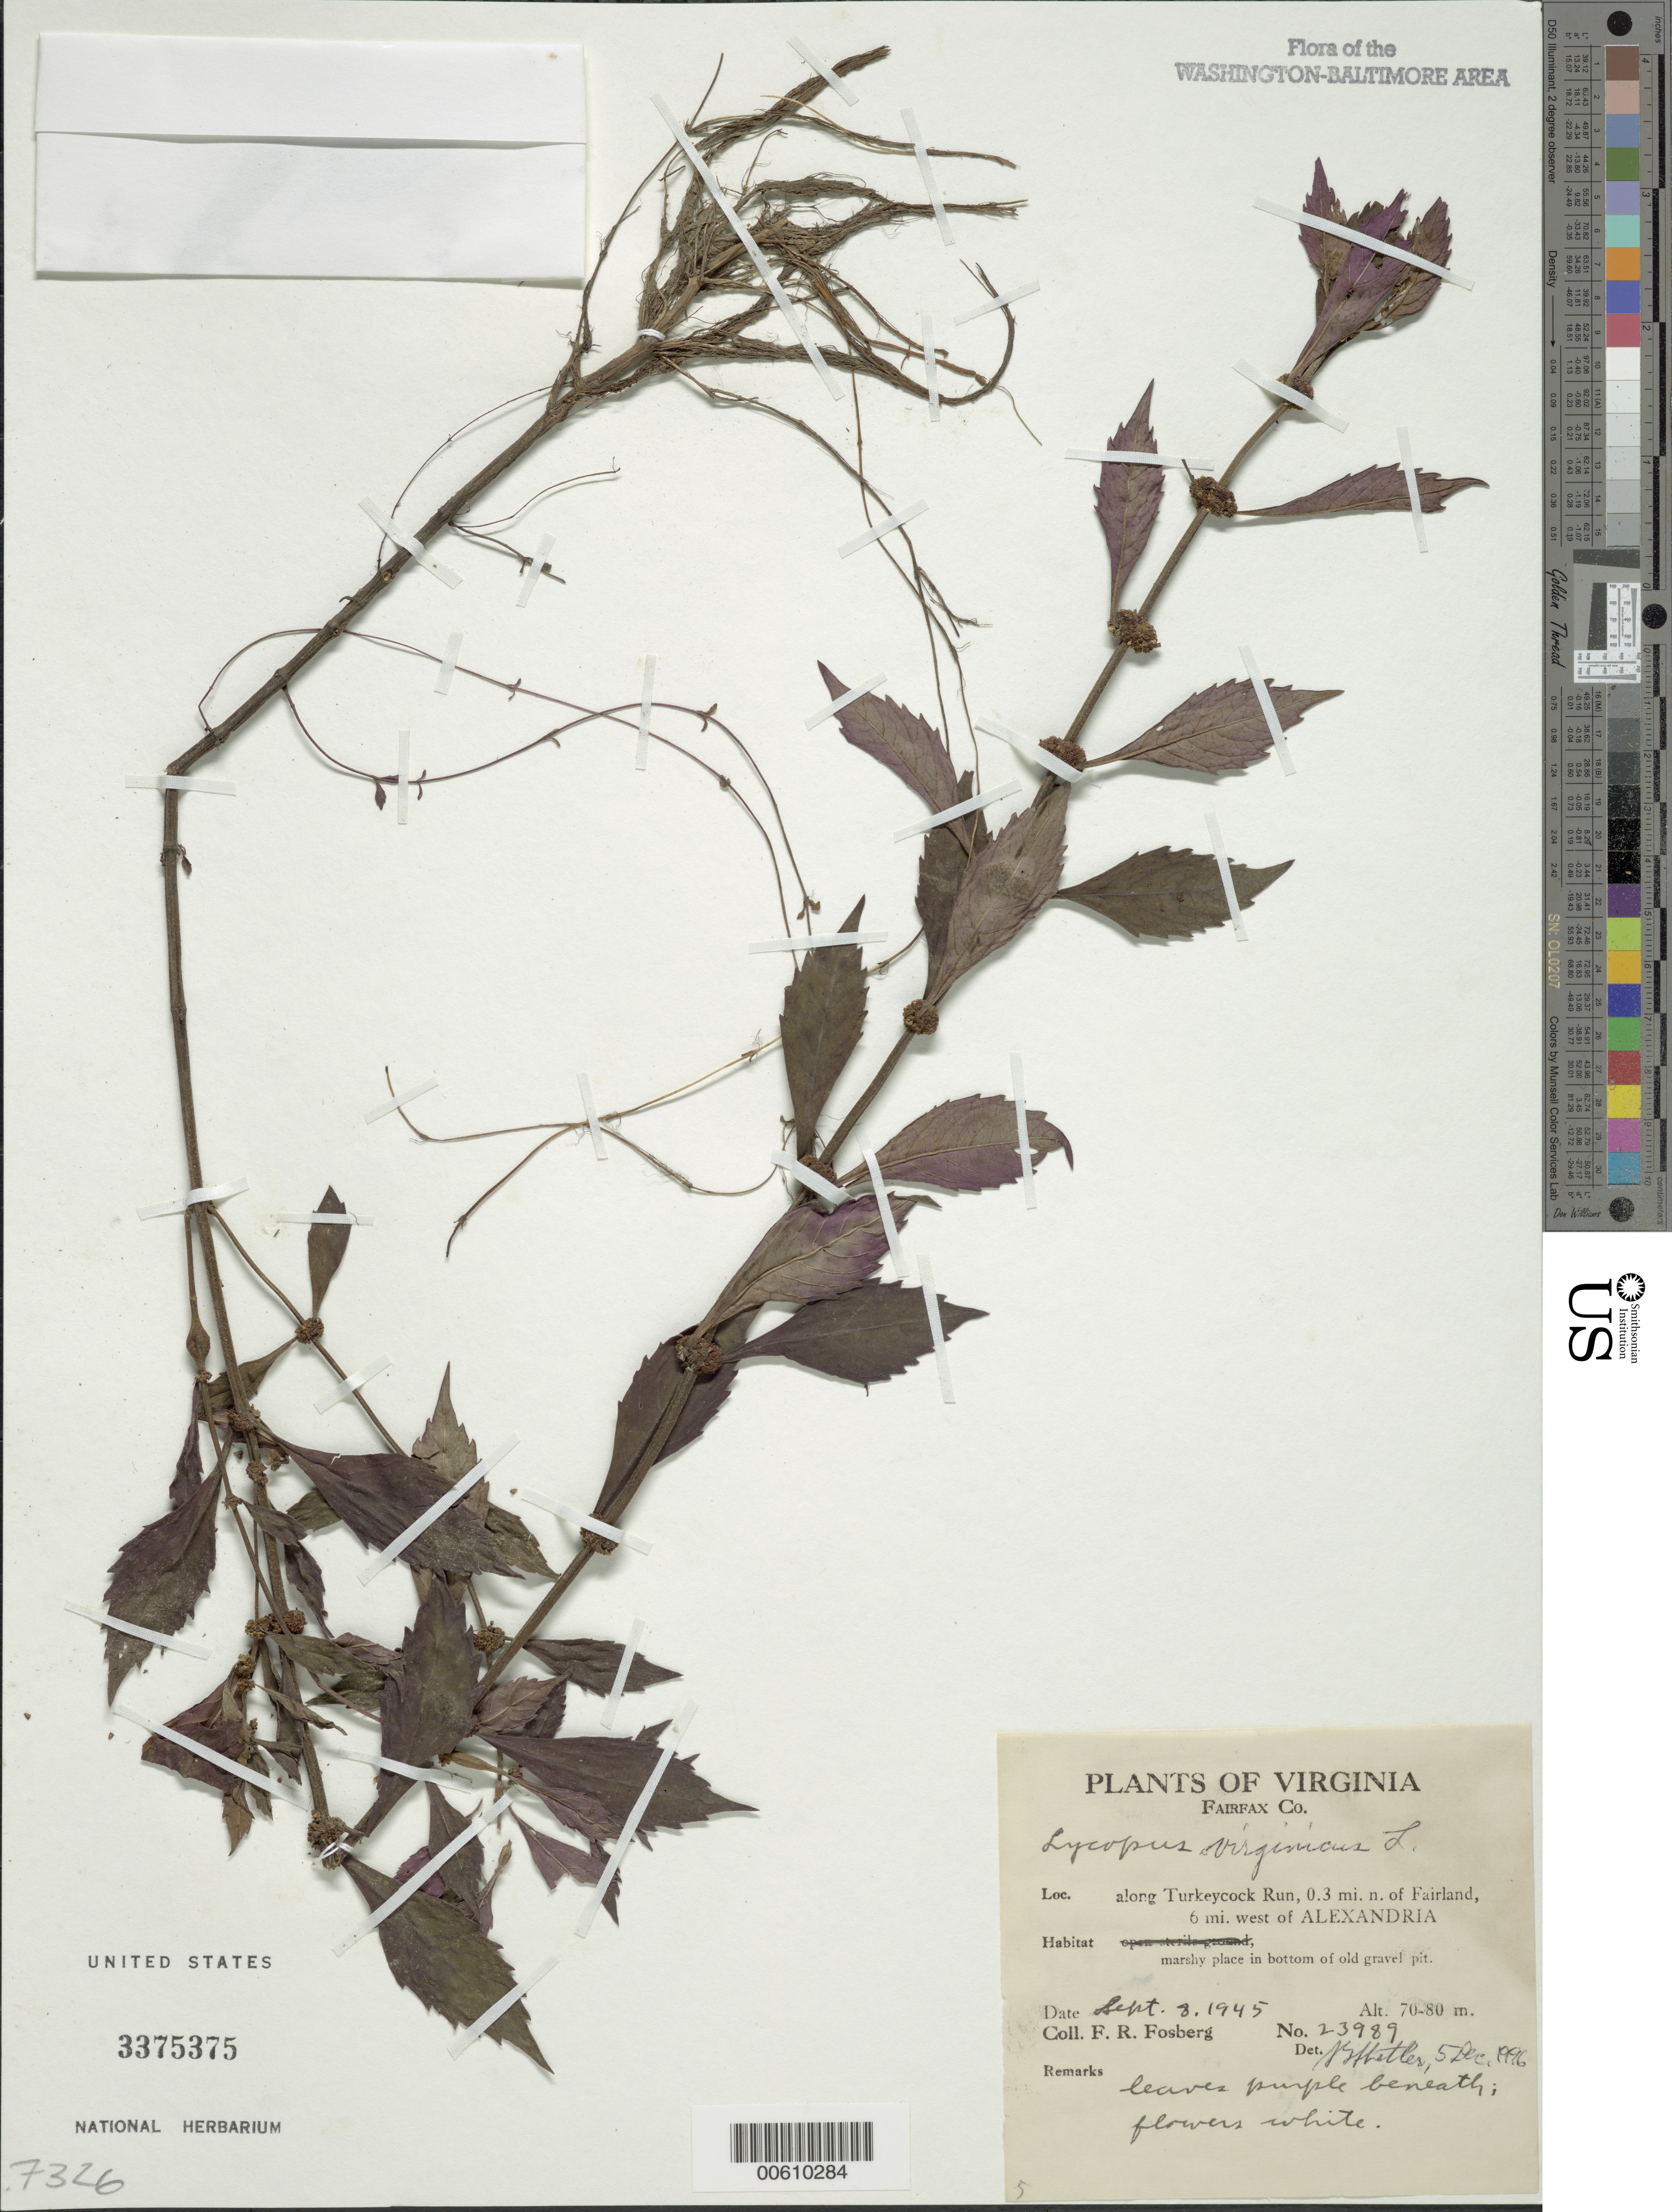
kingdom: Plantae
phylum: Tracheophyta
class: Magnoliopsida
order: Lamiales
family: Lamiaceae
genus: Lycopus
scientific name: Lycopus virginicus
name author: L.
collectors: F. R. Fosberg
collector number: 23989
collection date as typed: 08 Sep 1945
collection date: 1945-09-08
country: United States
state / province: Virginia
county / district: Fairfax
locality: Along Turkeycock Run, N of Fairland, W of Alexandria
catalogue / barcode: US 3375375